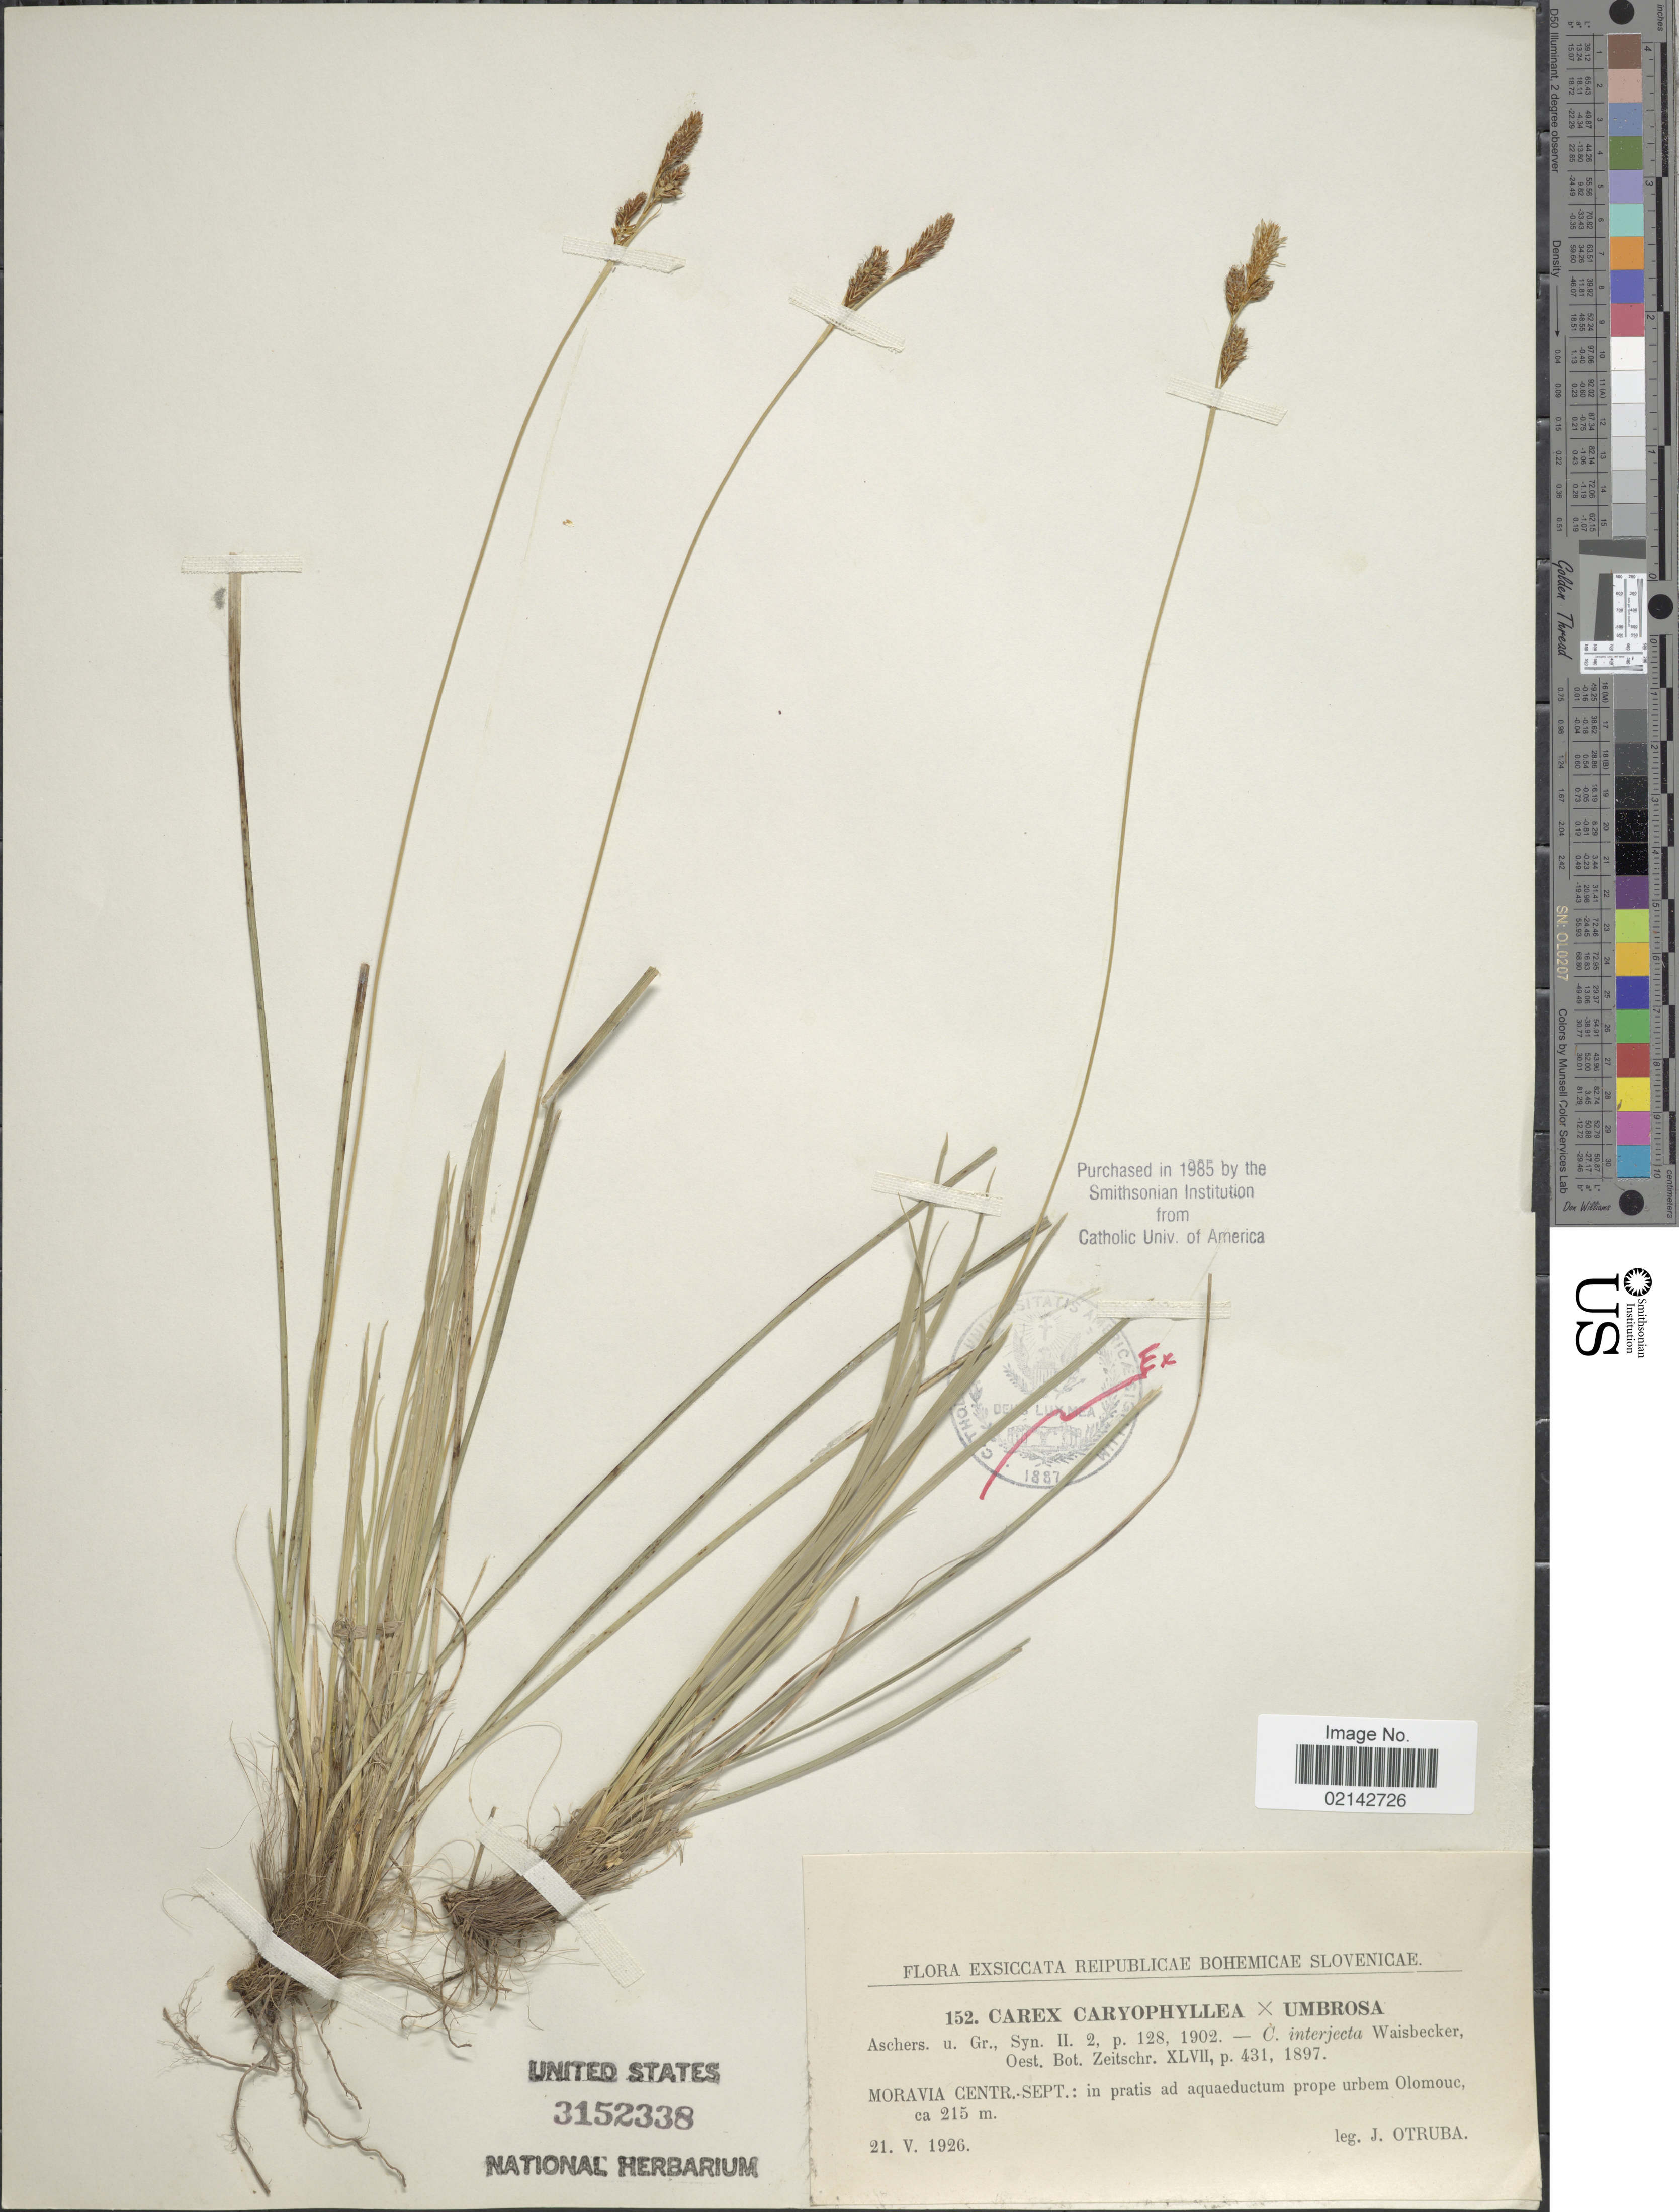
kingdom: Plantae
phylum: Tracheophyta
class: Liliopsida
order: Poales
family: Cyperaceae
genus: Carex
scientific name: Carex caryophyllea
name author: Latourr.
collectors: J. Otruba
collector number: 152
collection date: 1926-05-21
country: Czechia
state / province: Olomouc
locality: Reipublicae Bohemicae Slovenicae, [unsure placement] Moravia Centr.-Sept.: in pratis ad aquaeductum prope urbem Olomouc.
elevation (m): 215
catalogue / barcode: US 3152338